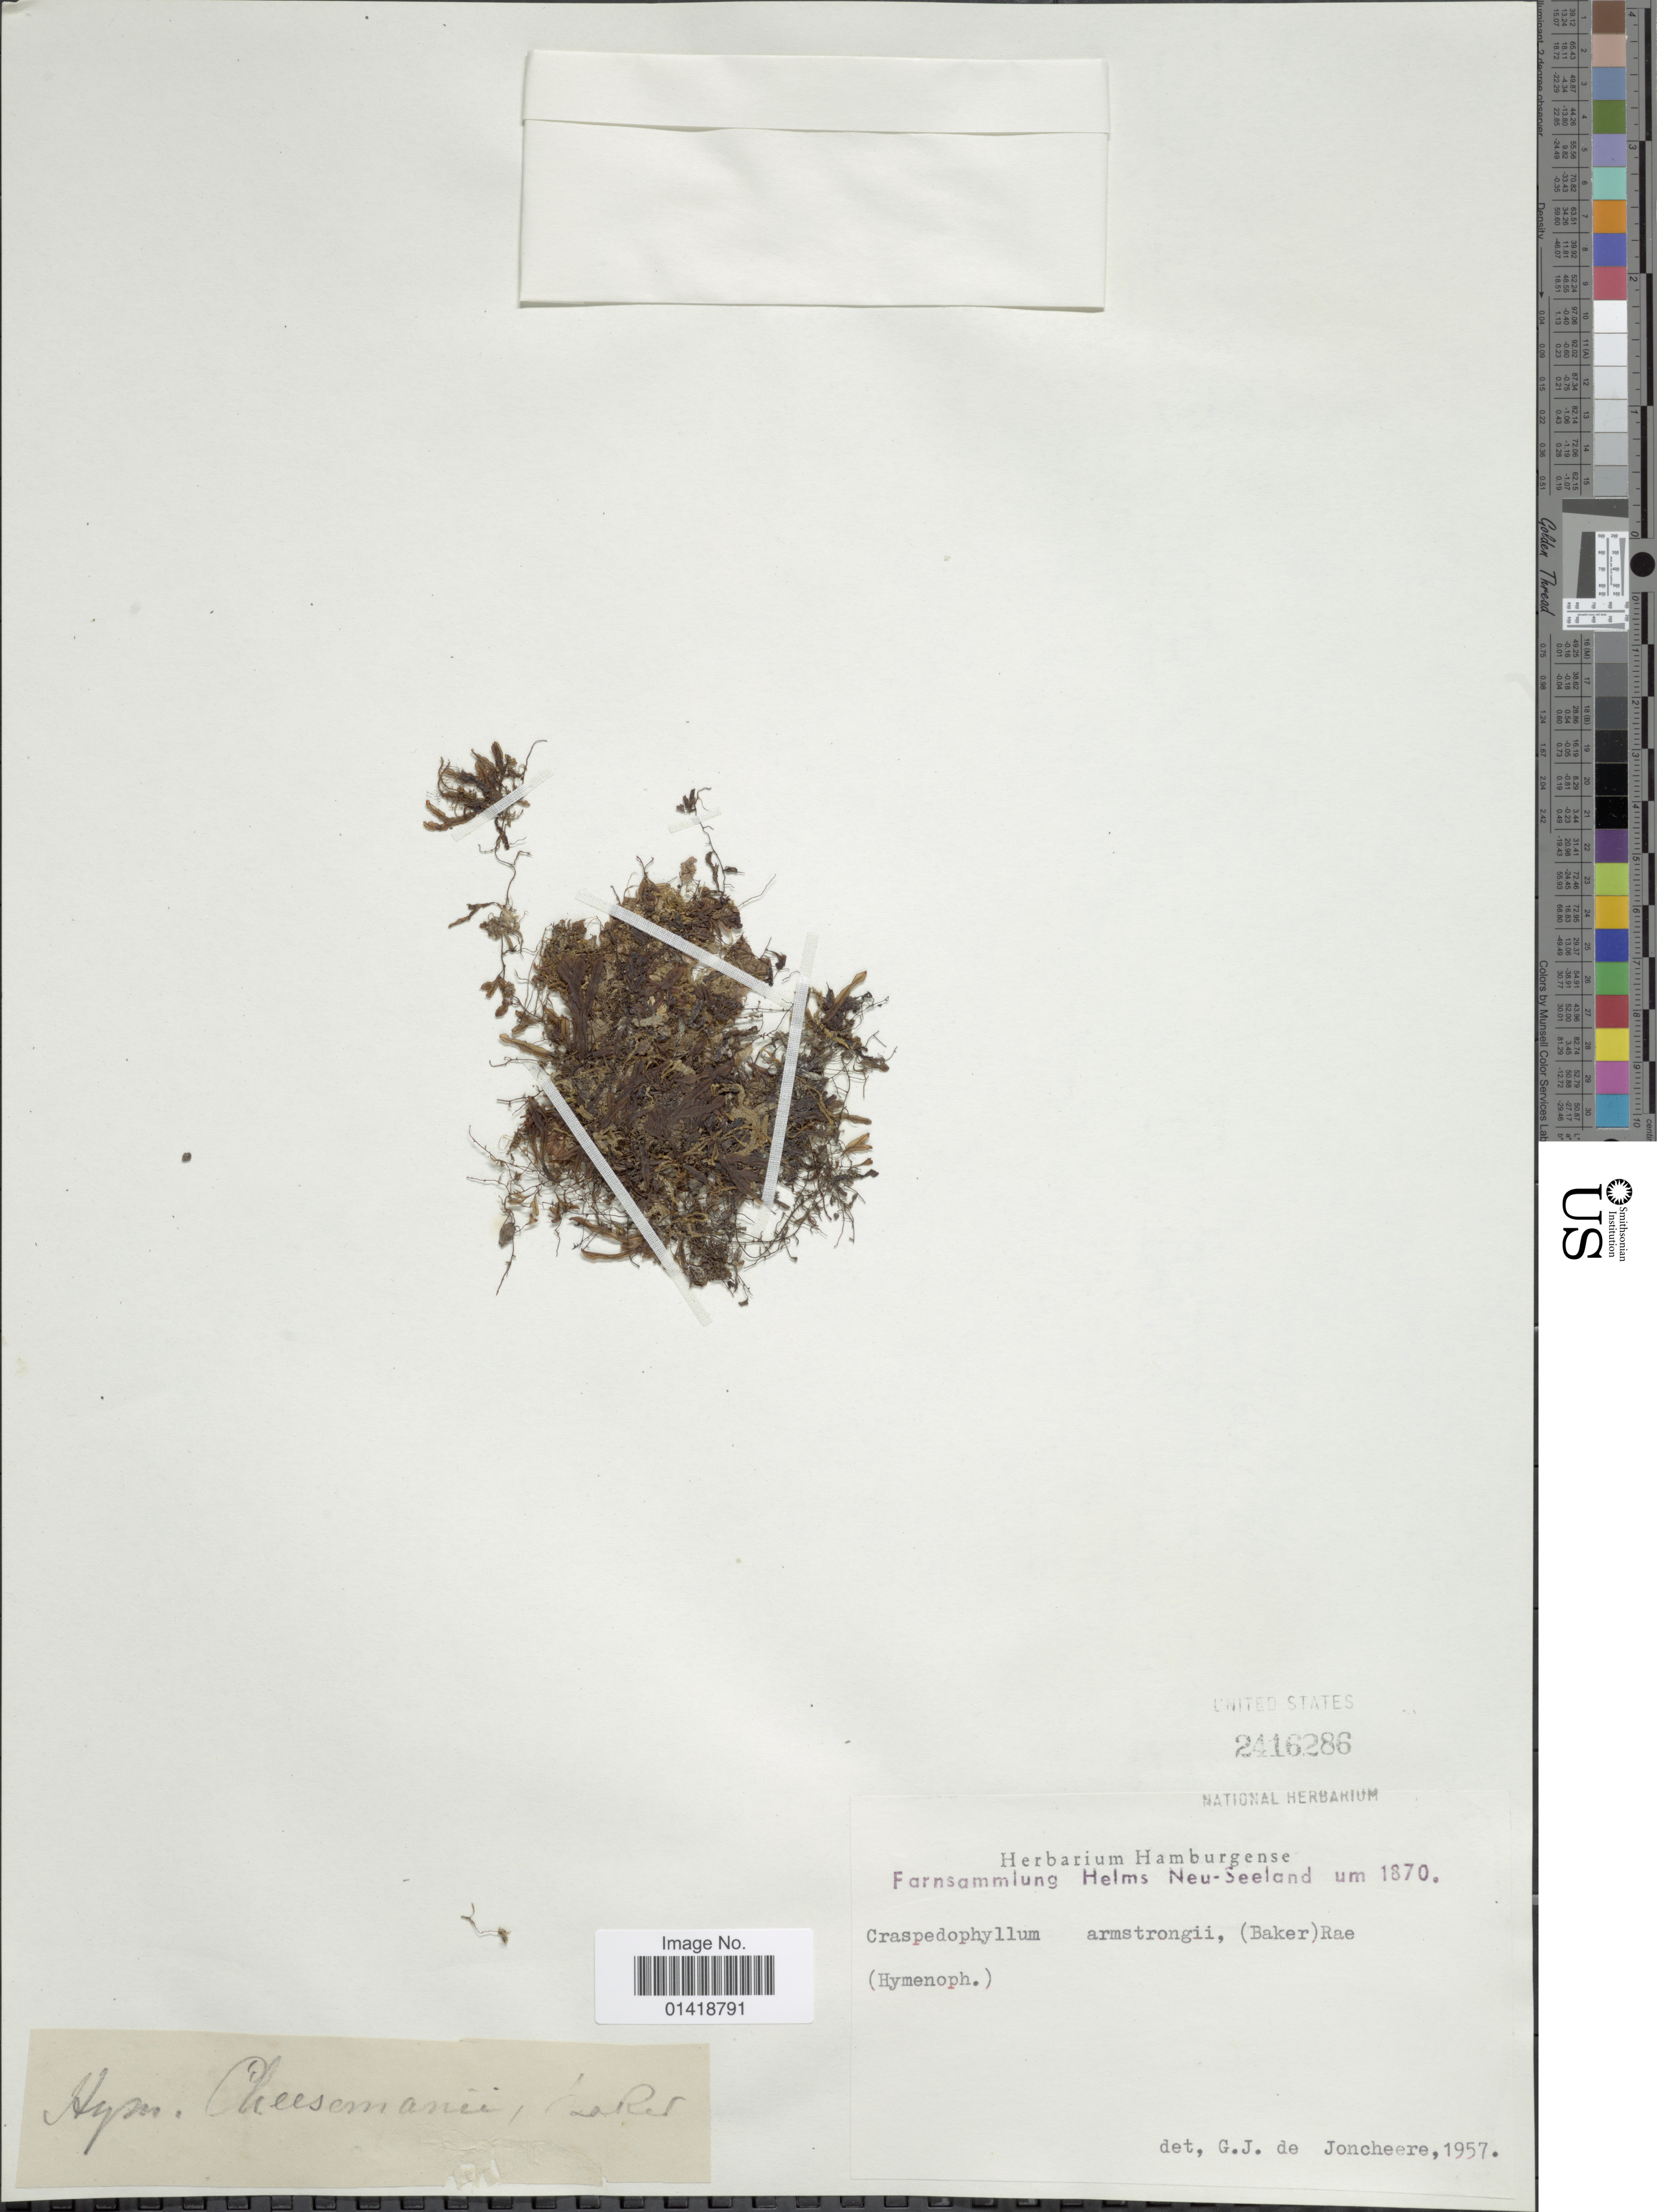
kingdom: Plantae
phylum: Tracheophyta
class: Polypodiopsida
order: Hymenophyllales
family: Hymenophyllaceae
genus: Hymenophyllum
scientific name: Hymenophyllum armstrongii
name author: (Baker) Kuhn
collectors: F. Helms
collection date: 1870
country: New Zealand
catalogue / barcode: US 2416286